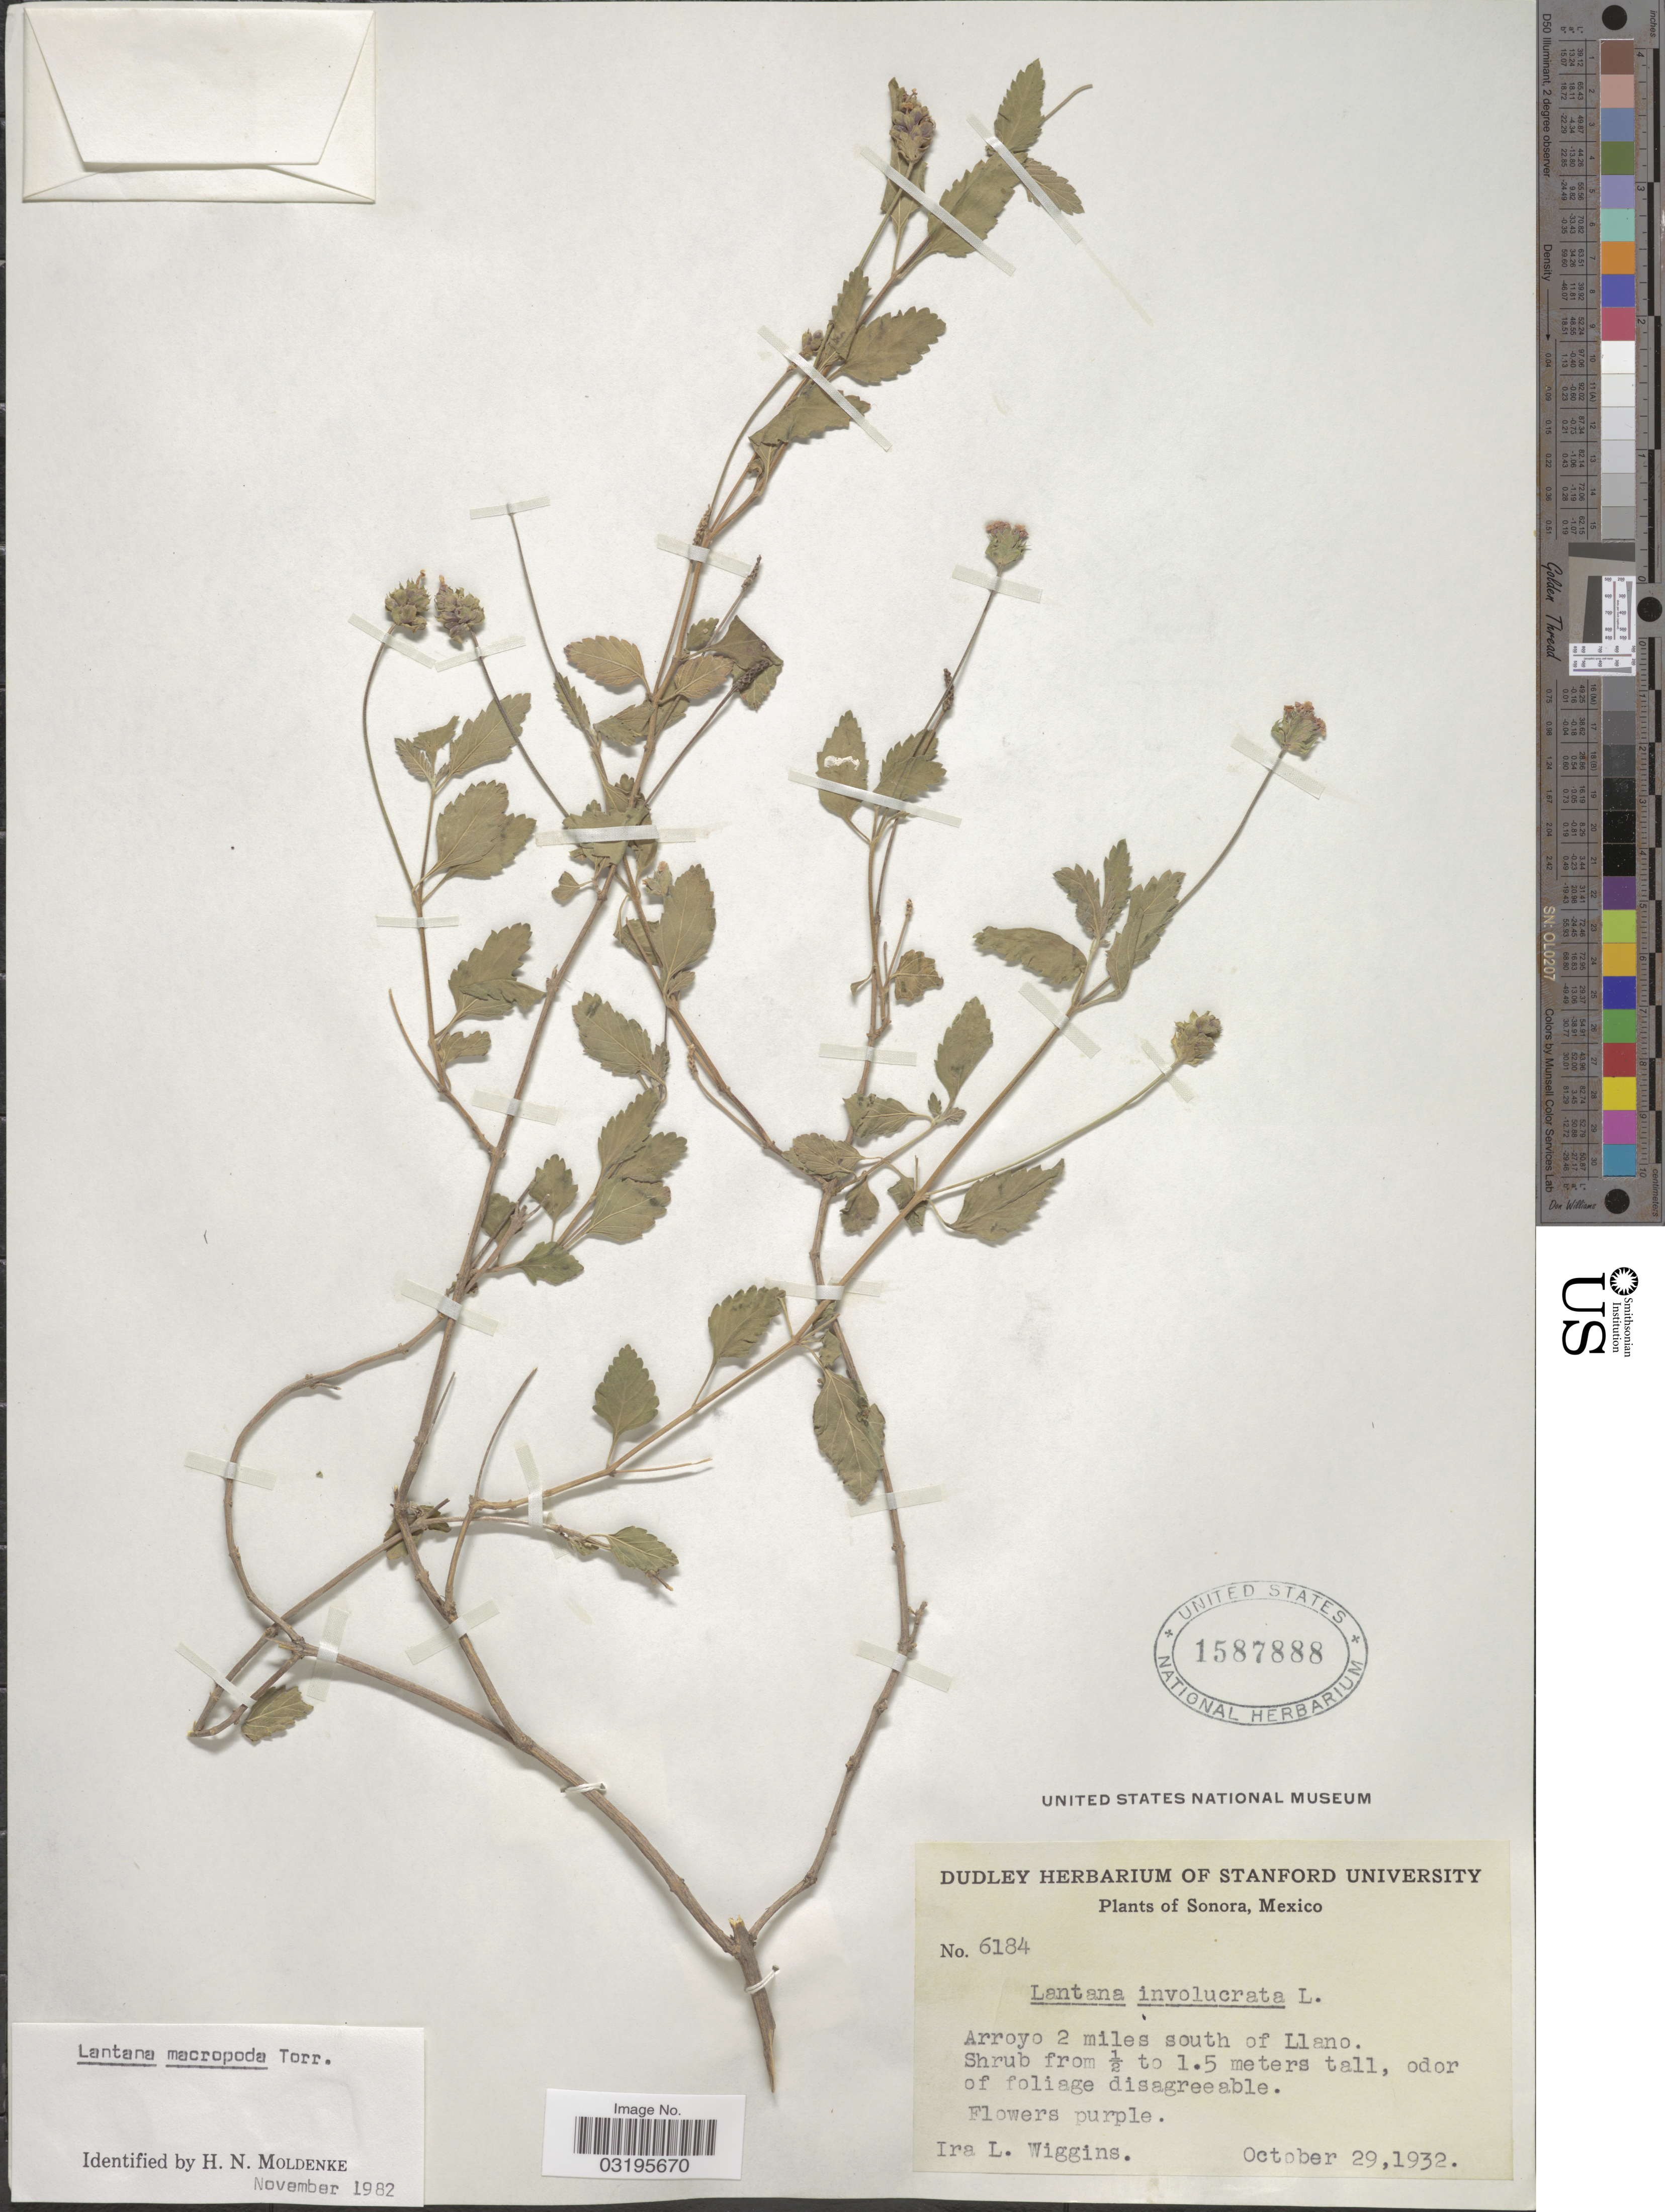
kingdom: Plantae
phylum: Tracheophyta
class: Magnoliopsida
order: Lamiales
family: Verbenaceae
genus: Lantana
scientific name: Lantana macropoda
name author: Torr.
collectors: I. L. Wiggins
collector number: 6184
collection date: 1932-10-29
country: Mexico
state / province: Sonora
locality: Arroyo 2 miles south of Llano.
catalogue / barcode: US 1587888